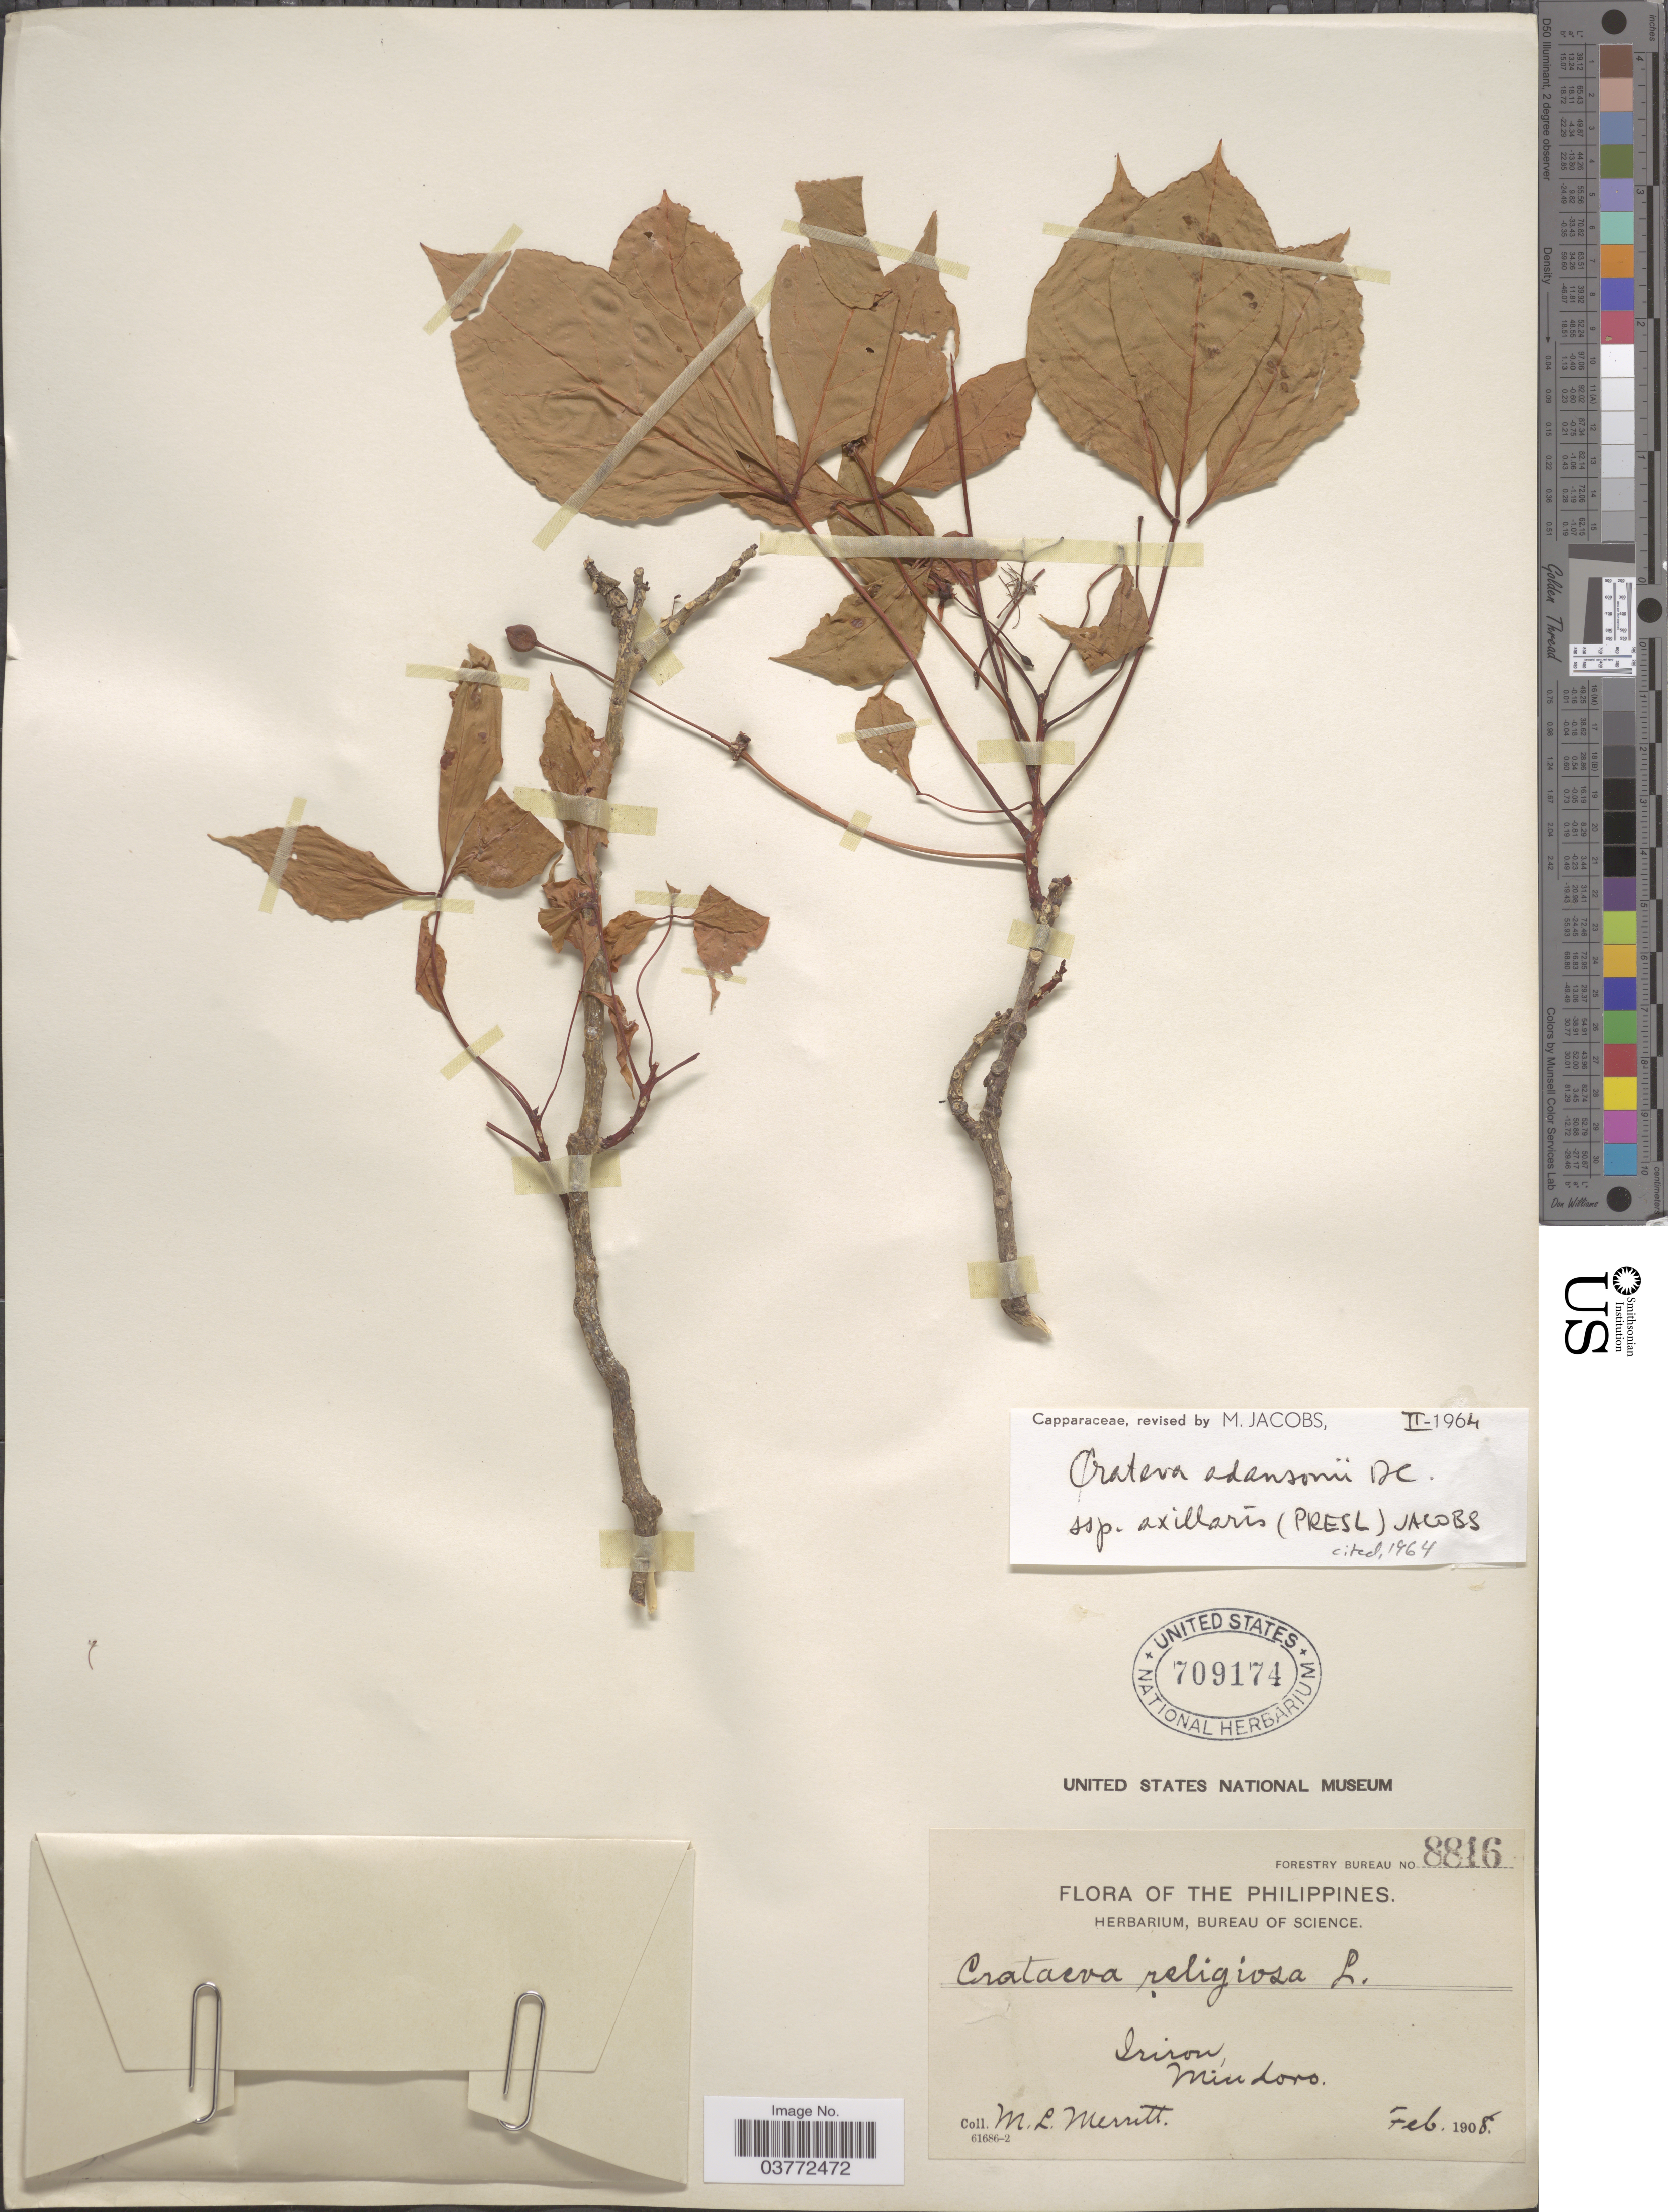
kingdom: Plantae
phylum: Tracheophyta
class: Magnoliopsida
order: Brassicales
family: Capparaceae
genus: Crateva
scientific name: Crateva adansonii subsp. axillaris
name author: (C. Presl) Jacobs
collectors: M. L. Merritt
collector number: Forestry Bureau 8816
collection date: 1908-02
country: Philippines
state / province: Mimaropa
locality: Iriron, Mindoro.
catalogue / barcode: US 709174